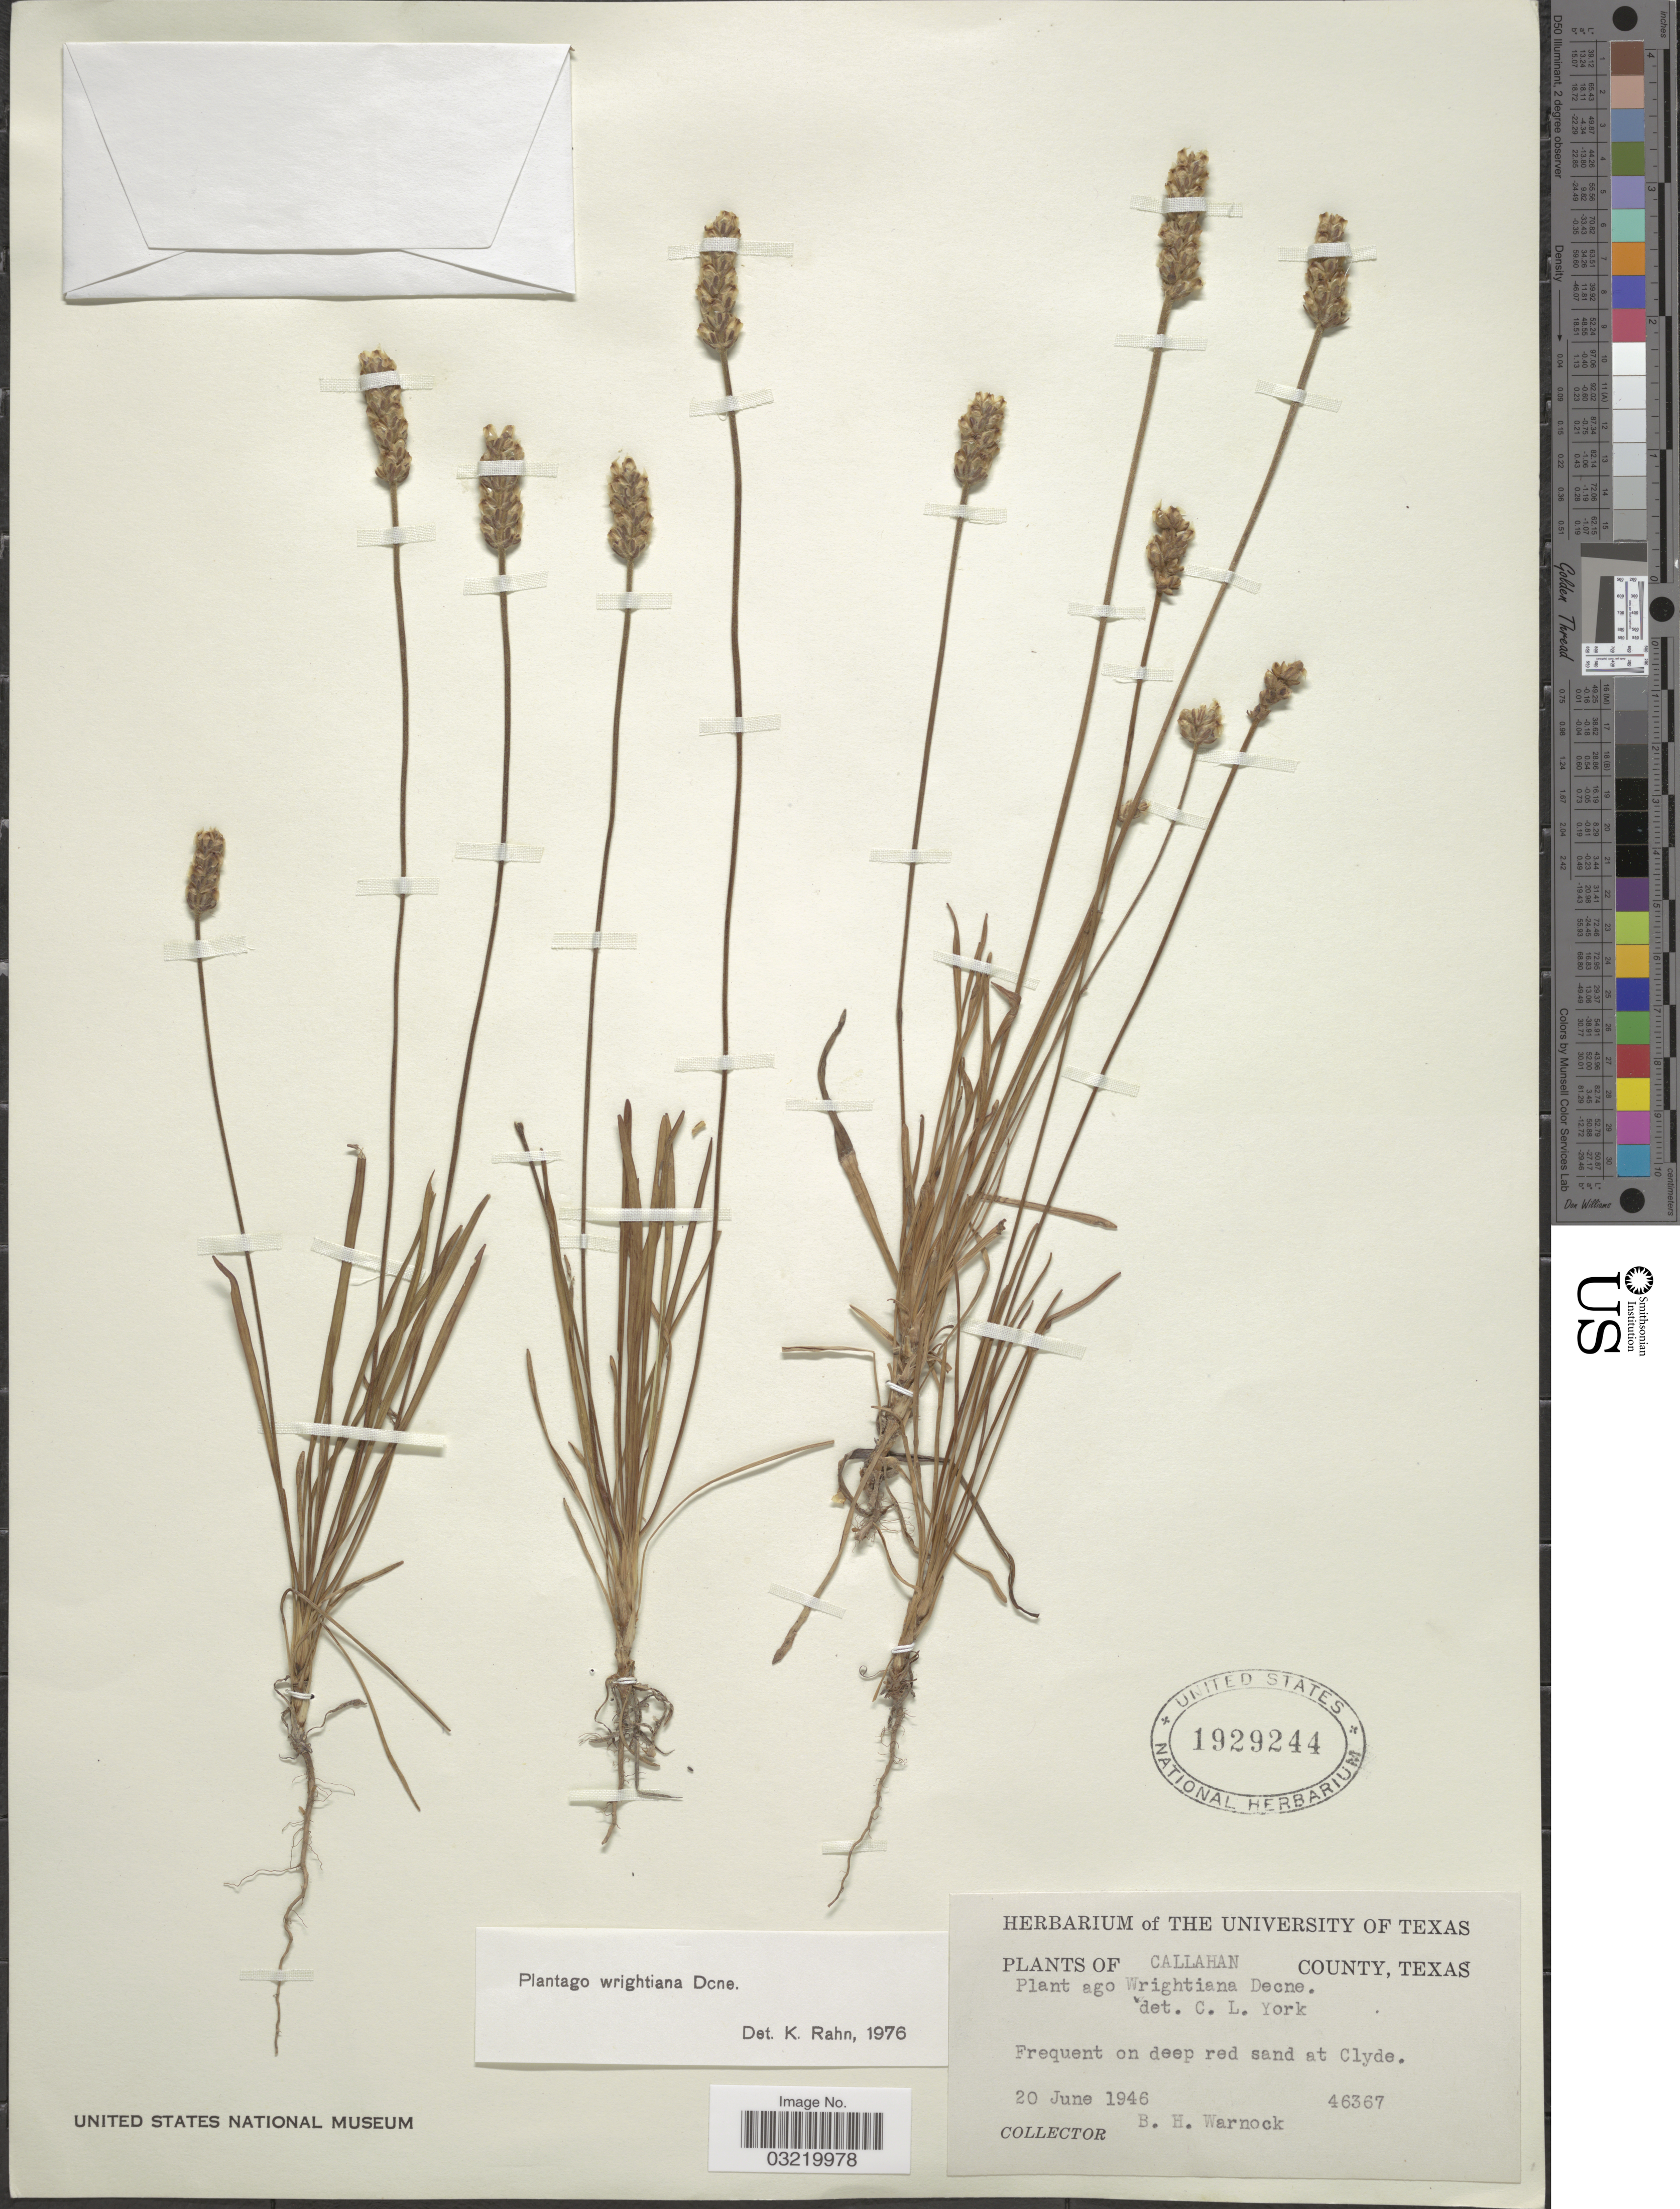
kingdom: Plantae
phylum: Tracheophyta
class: Magnoliopsida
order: Lamiales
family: Plantaginaceae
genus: Plantago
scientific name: Plantago wrightiana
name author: Decne. ex A. DC.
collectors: B. H. Warnock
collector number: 46367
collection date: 1946-06-20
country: United States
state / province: Texas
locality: Callahan County. Frequent on deep red sand at Clyde.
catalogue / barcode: US 1929244